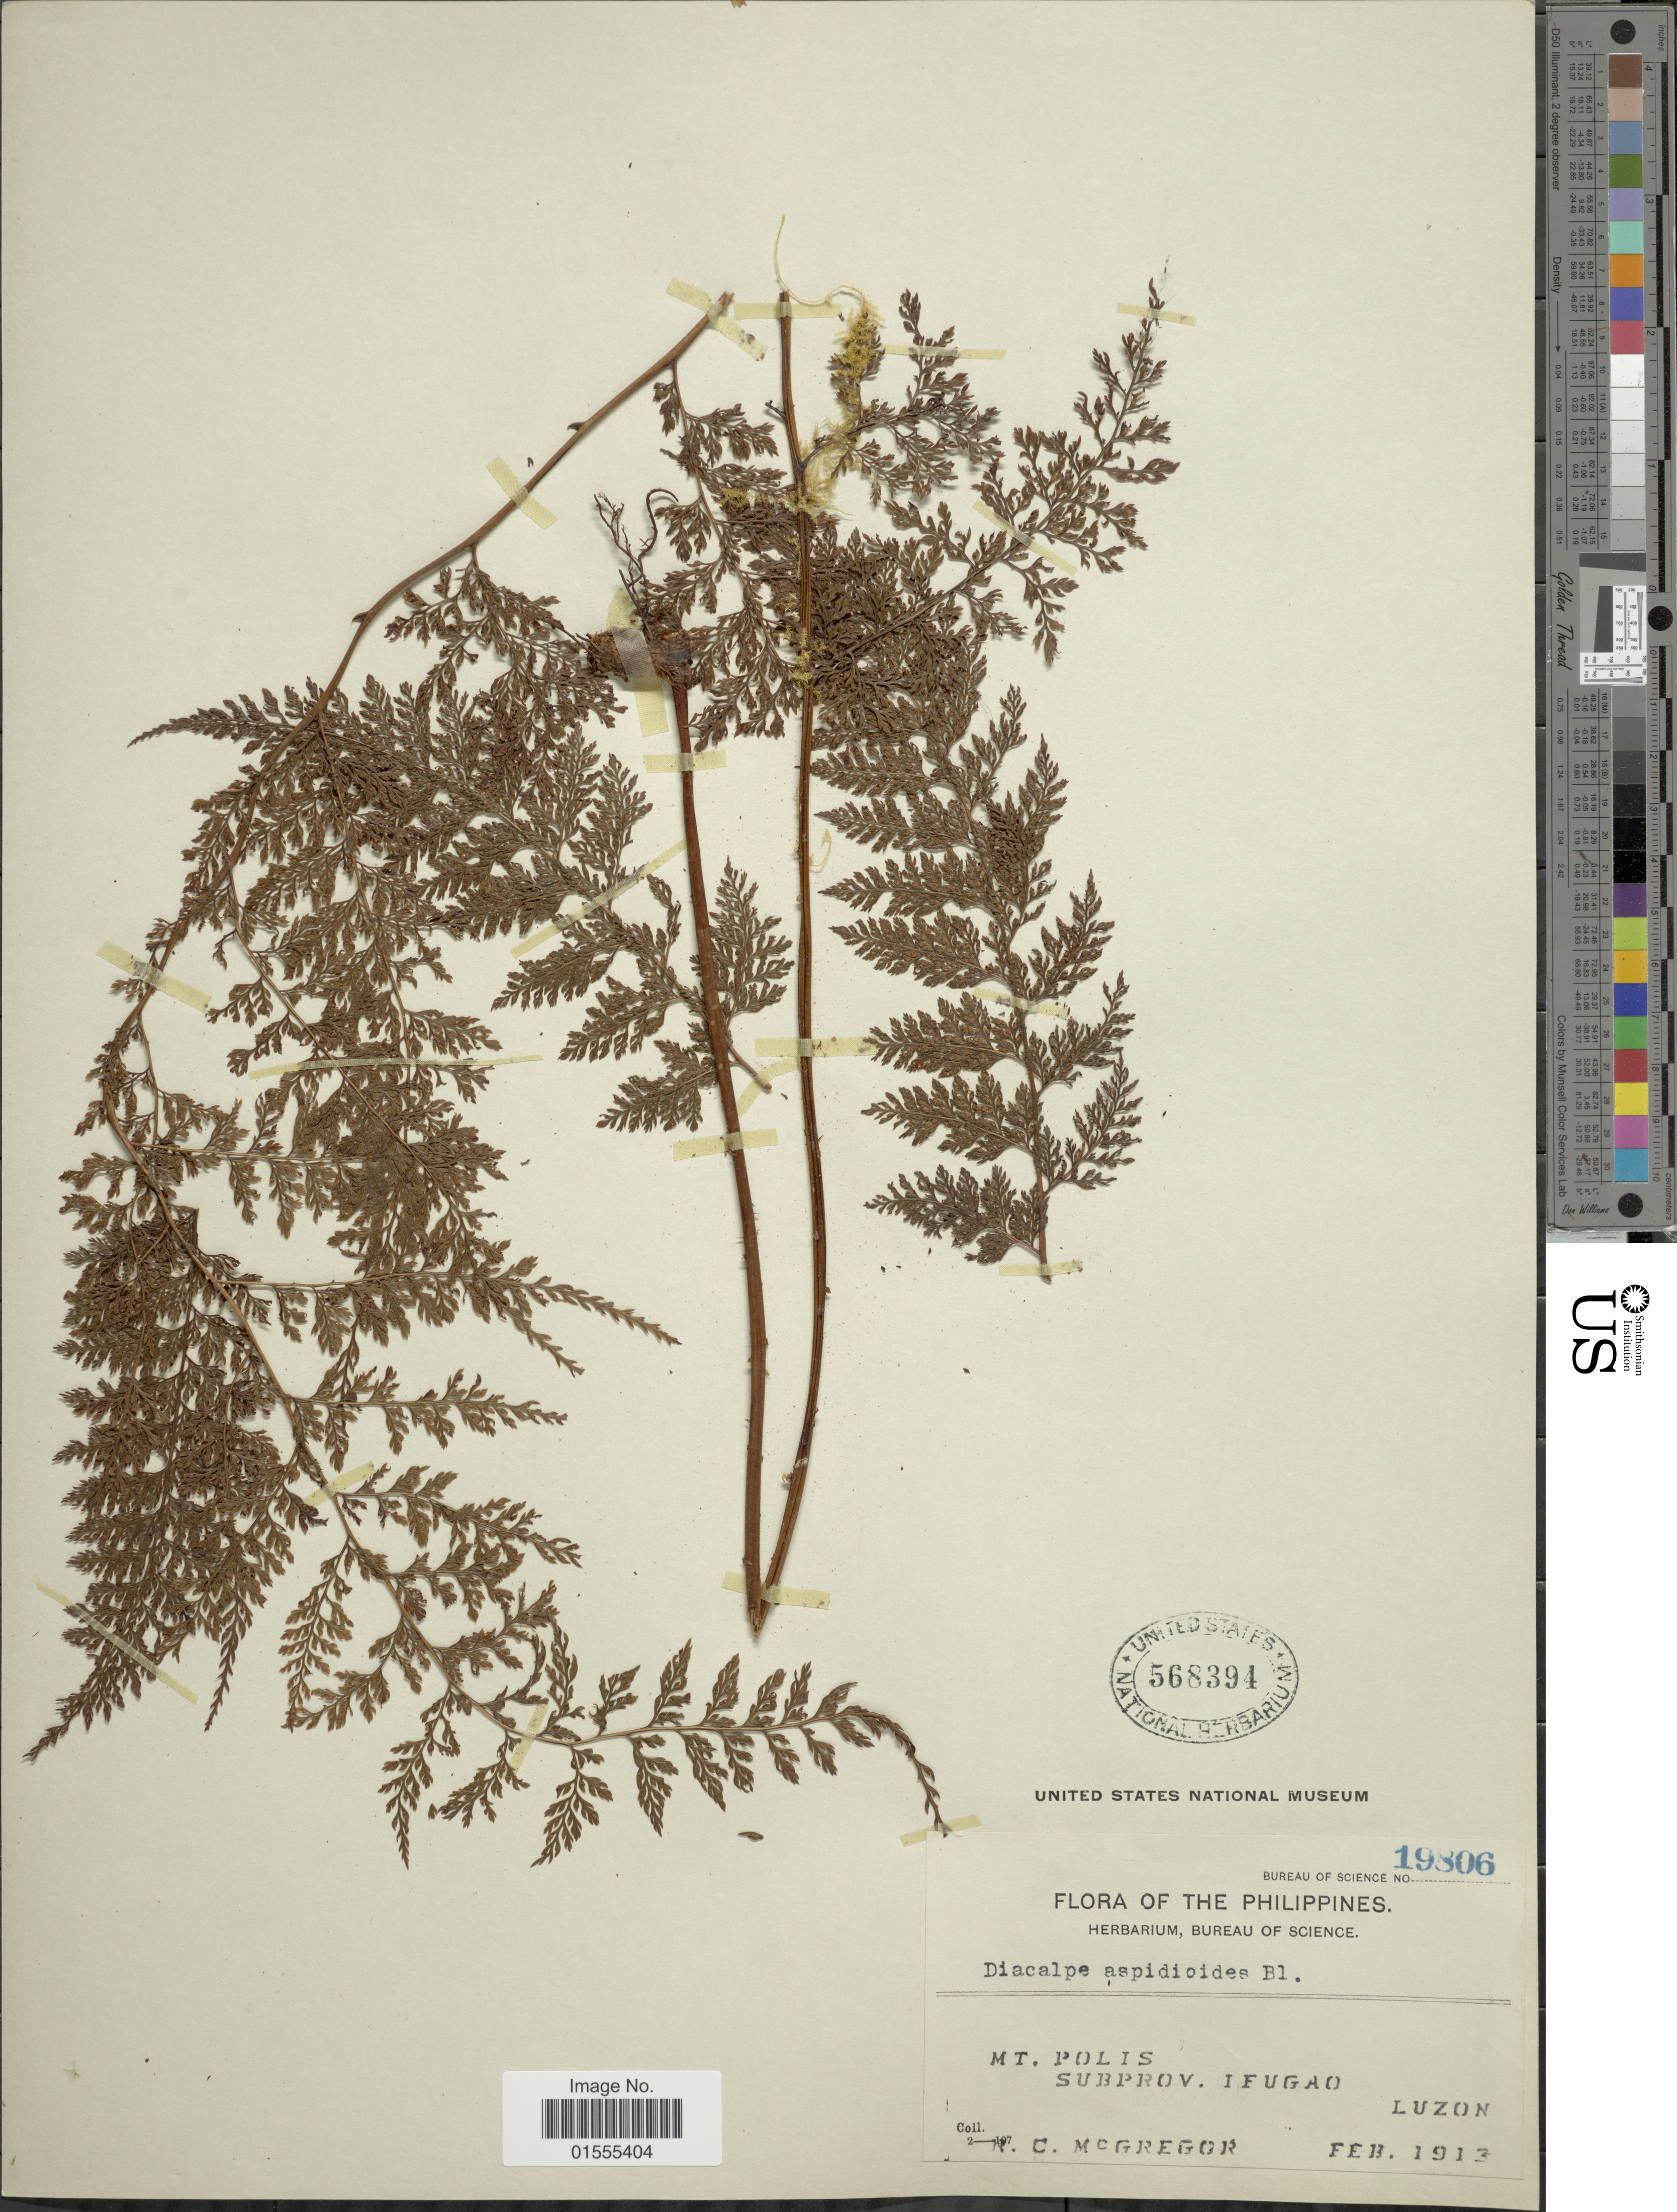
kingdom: Plantae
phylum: Tracheophyta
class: Polypodiopsida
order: Polypodiales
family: Dryopteridaceae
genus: Dryopteris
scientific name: Dryopteris pseudocaenopteris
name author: (Kunze) Li Bing Zhang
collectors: R. C. McGregor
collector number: Bureau of Science 19806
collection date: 1913-02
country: Philippines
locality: Mt Polis, Subprov. Ifugao, Luzon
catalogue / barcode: US 568394